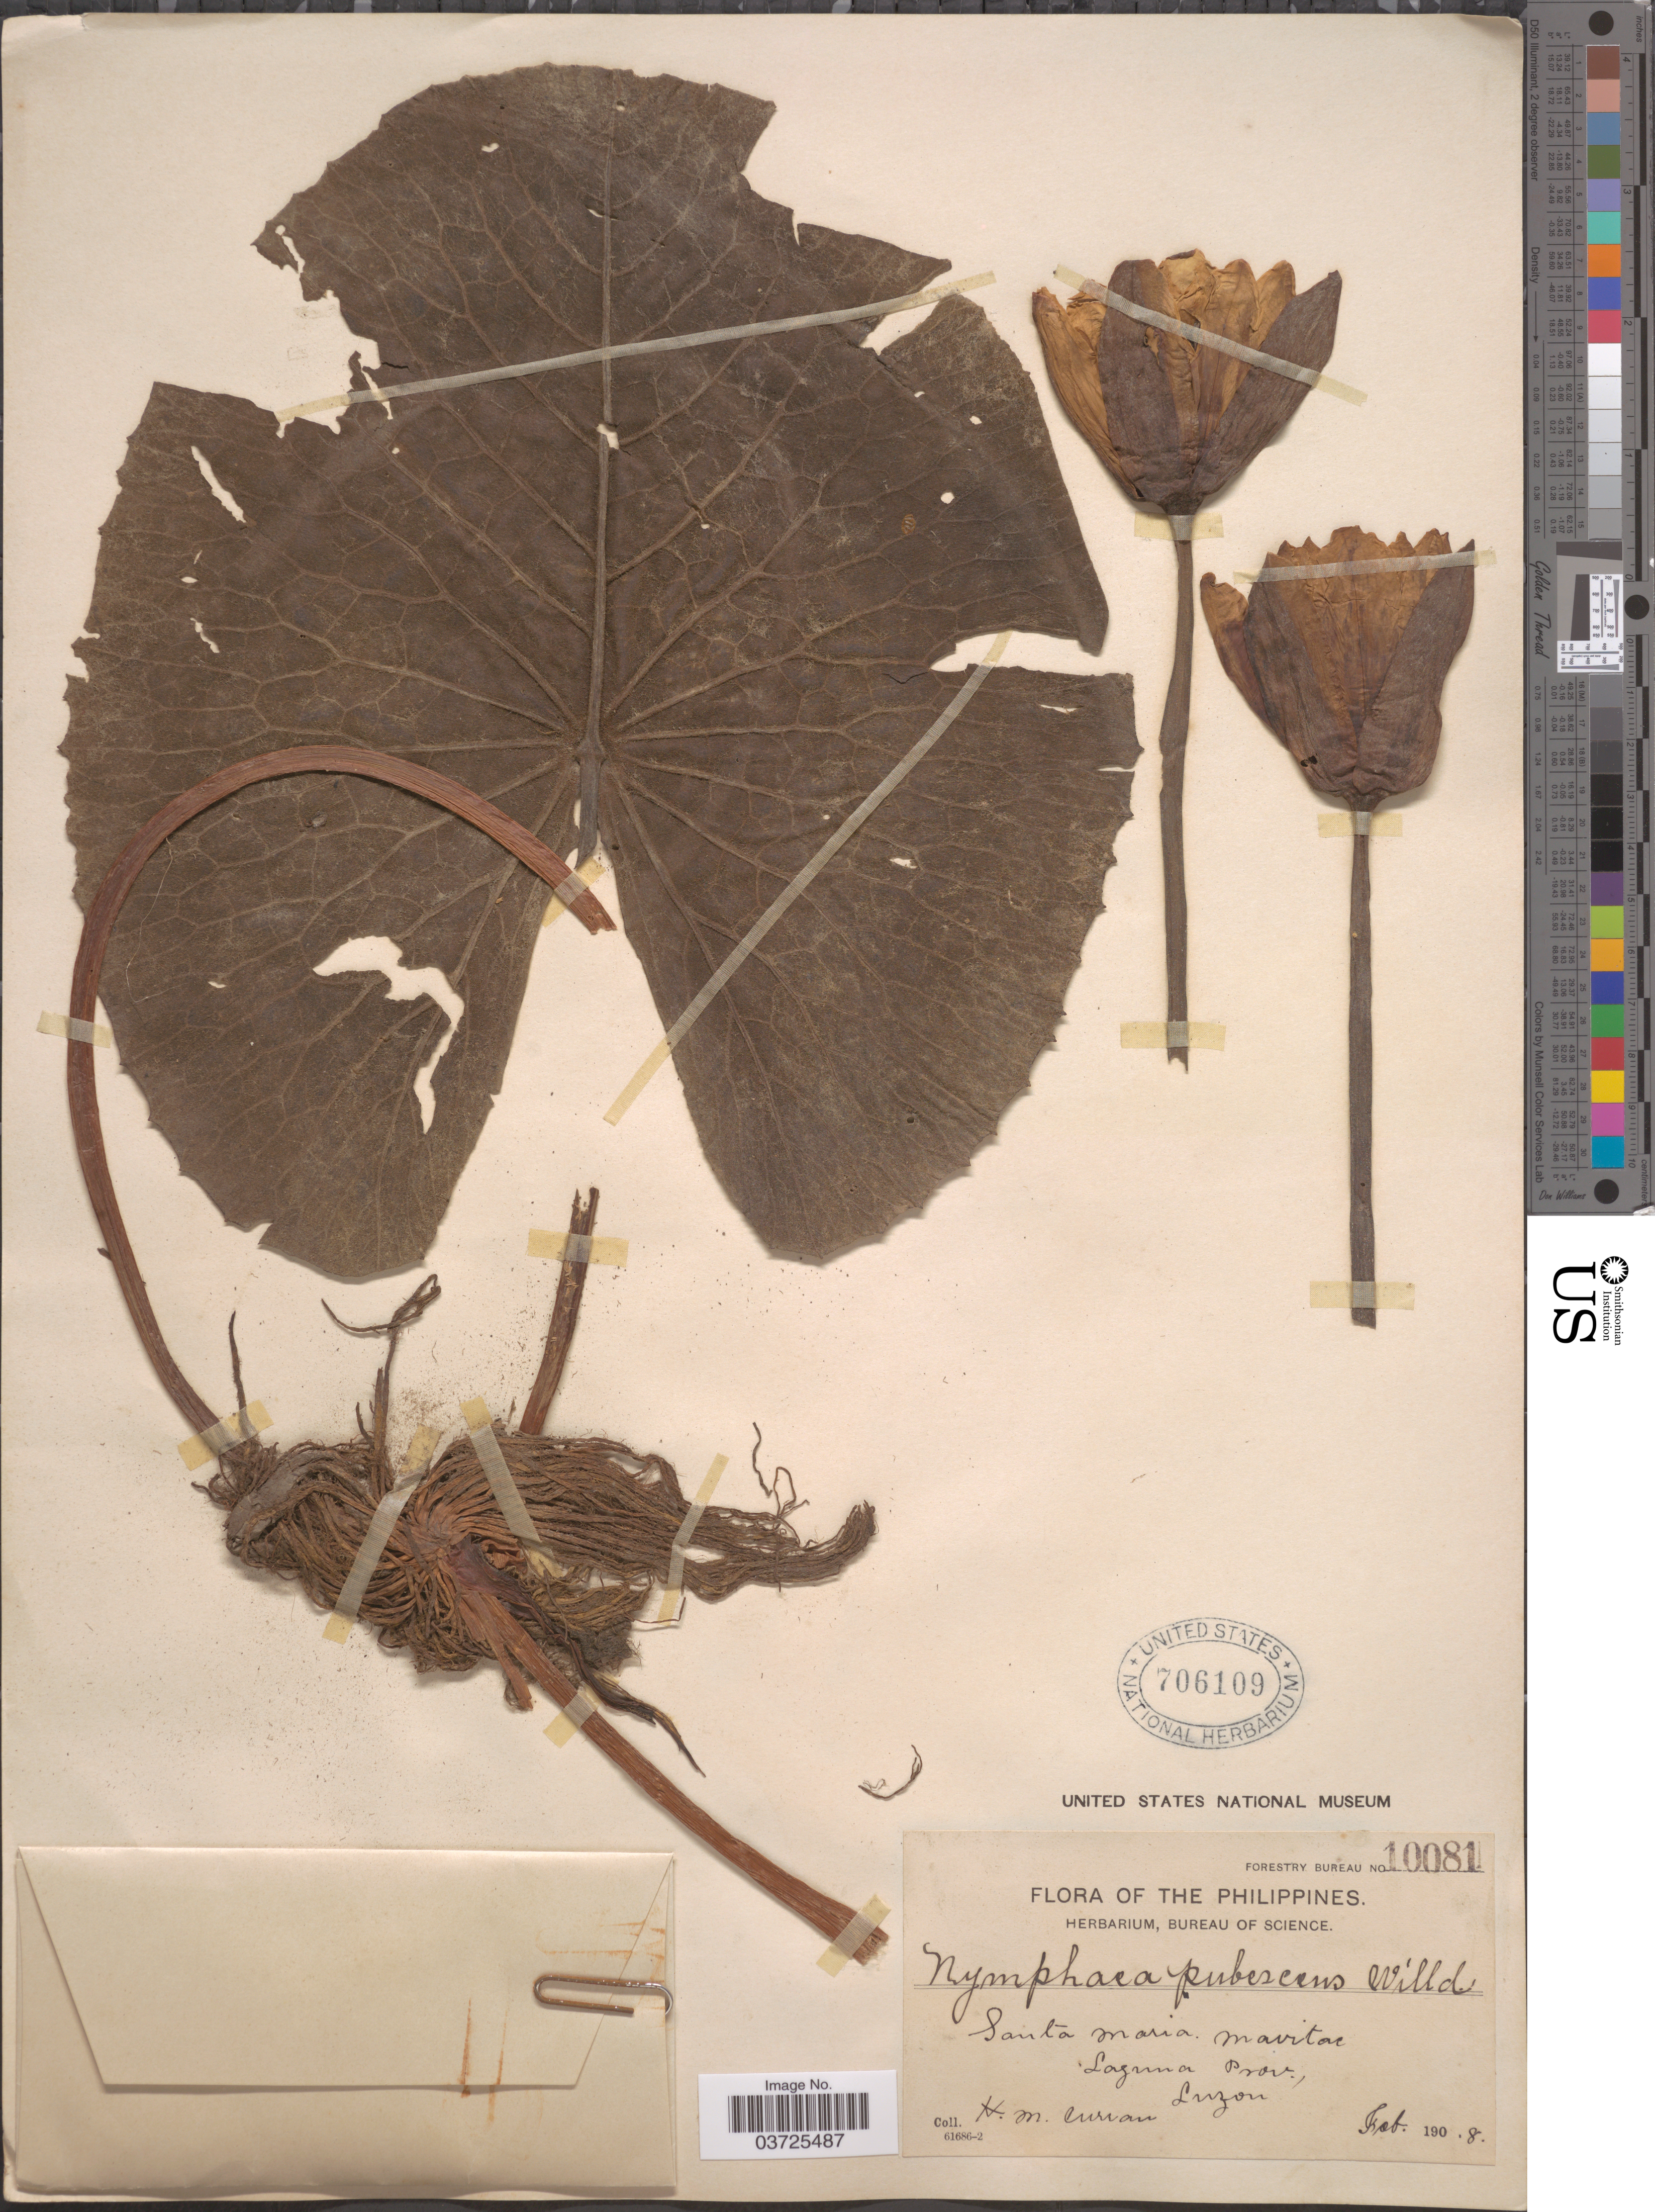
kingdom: Plantae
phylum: Tracheophyta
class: Magnoliopsida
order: Nymphaeales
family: Nymphaeaceae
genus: Nymphaea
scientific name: Nymphaea pubescens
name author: Willd.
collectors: H. M. Curran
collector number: Forestry Bureau 10081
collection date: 1908-02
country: Philippines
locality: Santa Maria Mavitac, Laguna Prov., Luzon.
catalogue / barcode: US 706109